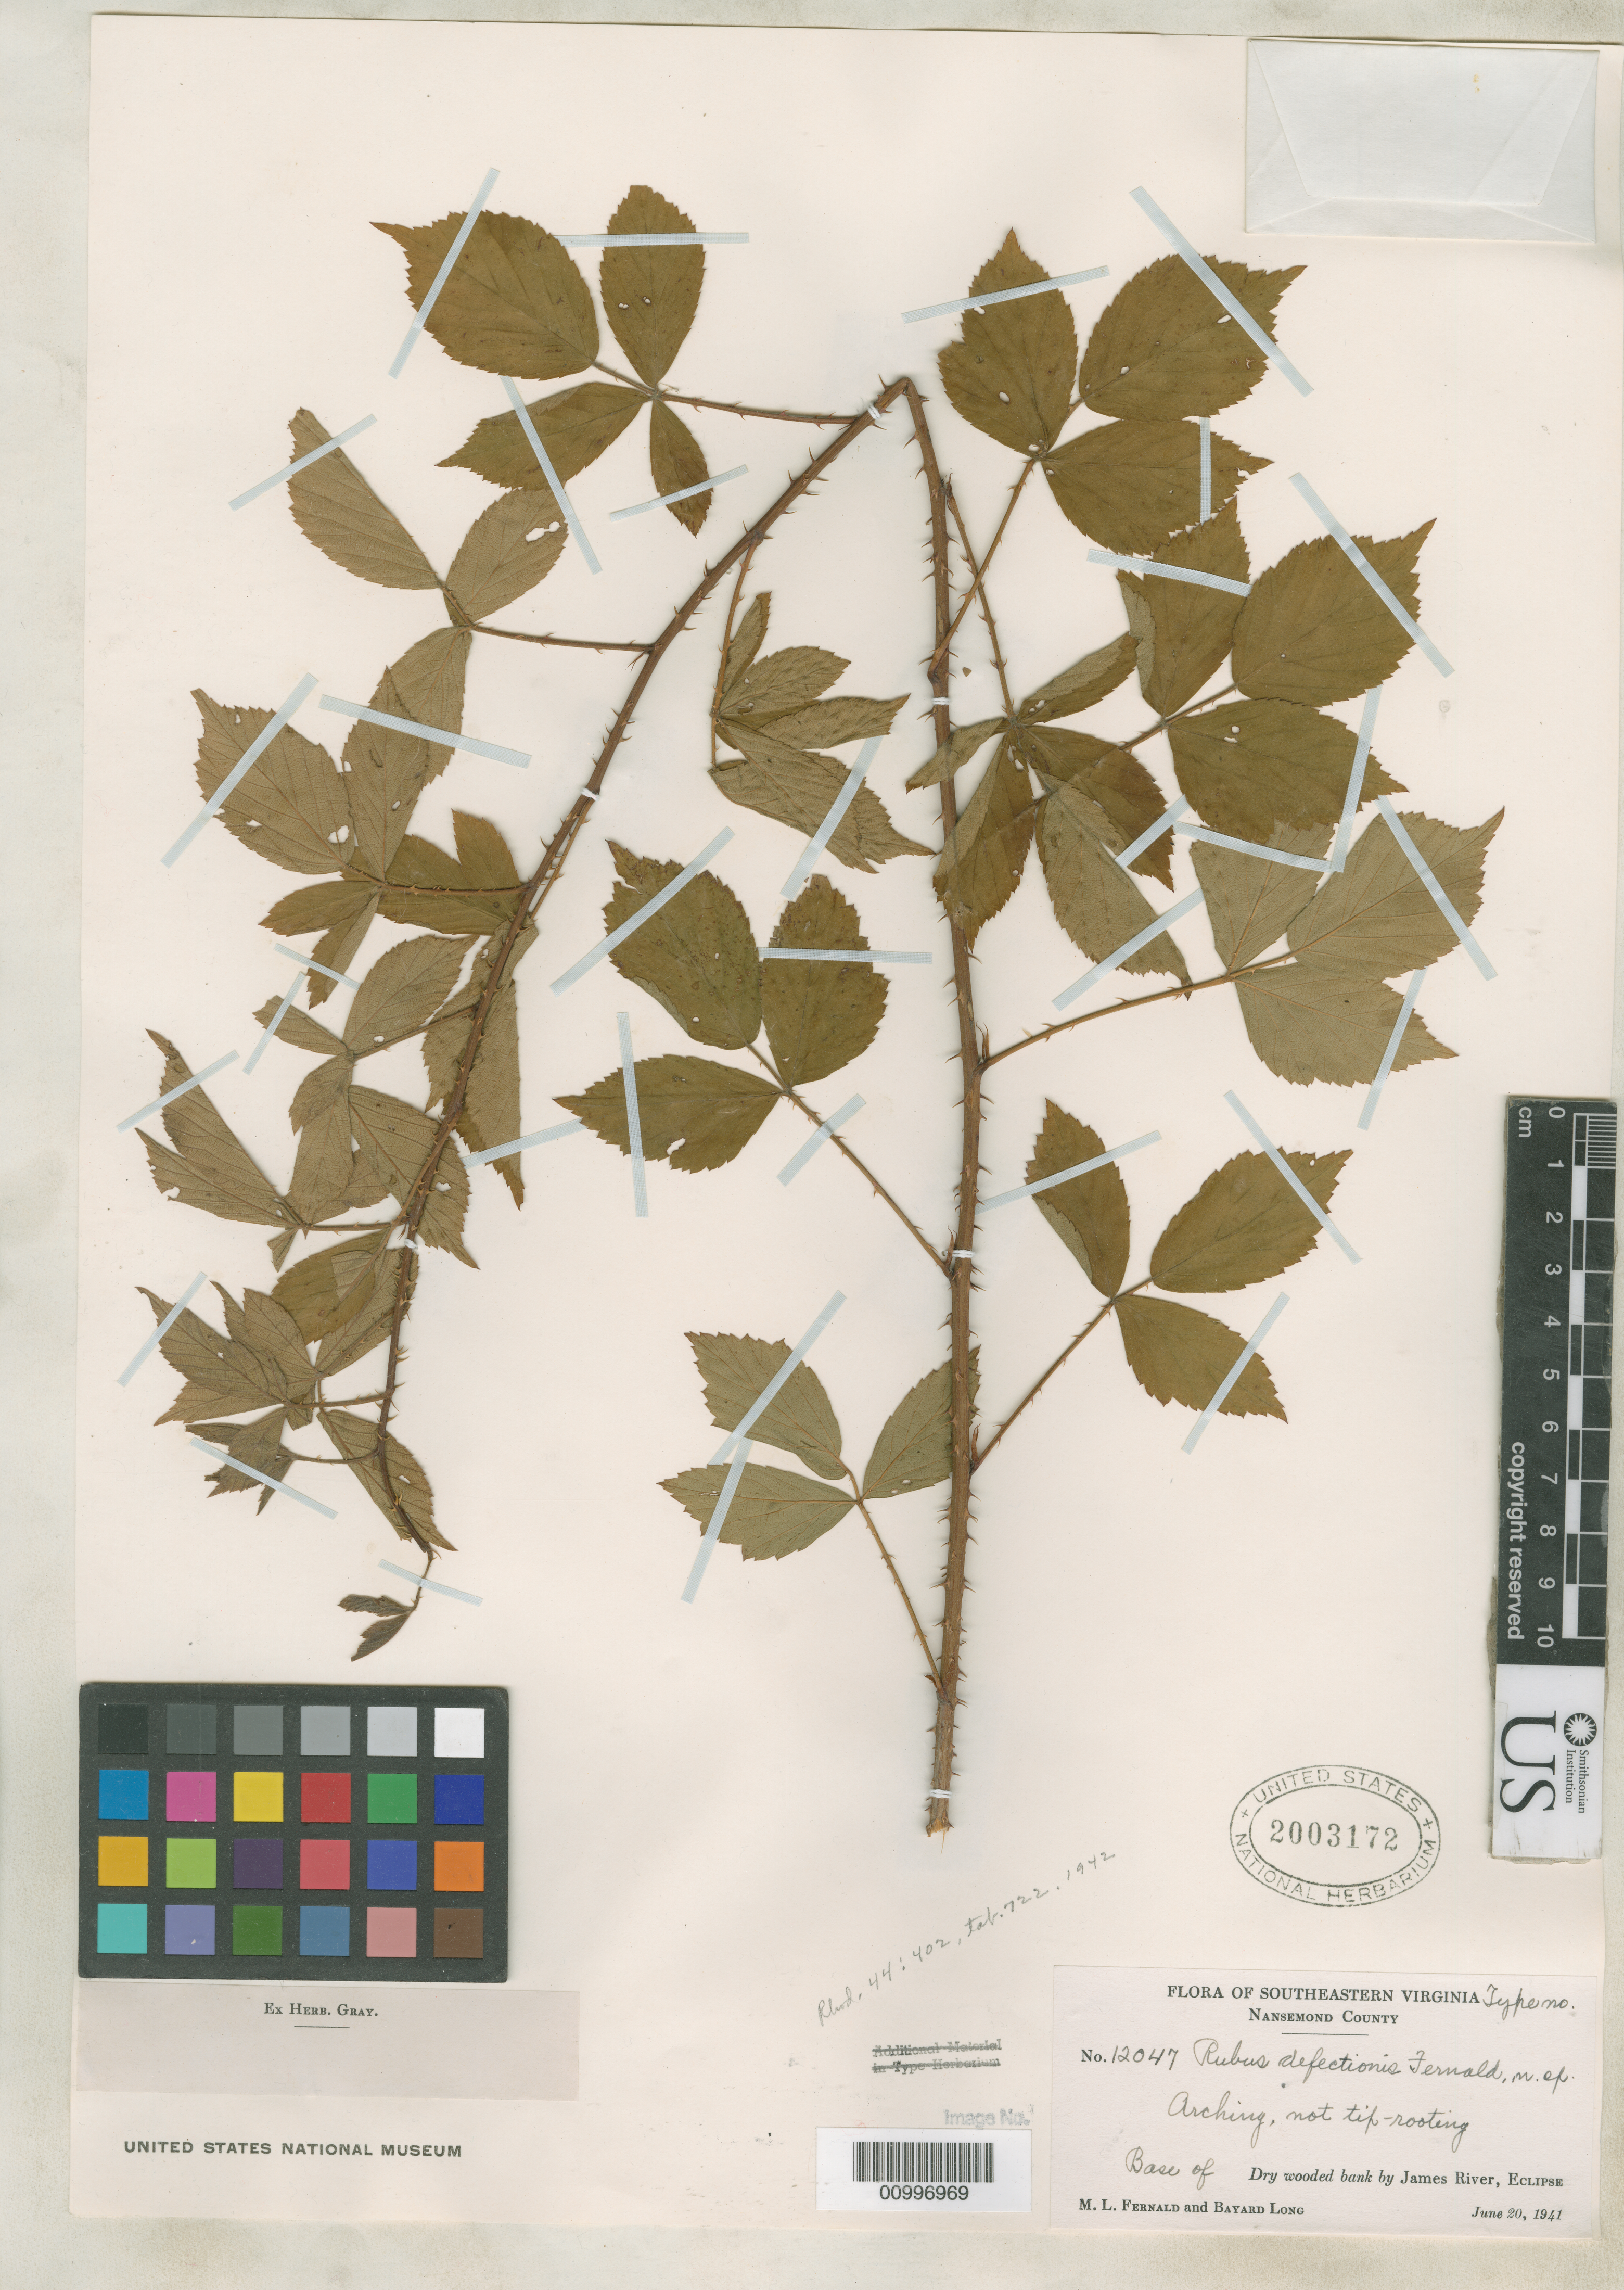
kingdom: Plantae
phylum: Tracheophyta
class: Magnoliopsida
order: Rosales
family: Rosaceae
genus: Rubus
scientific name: Rubus defectionis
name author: Fernald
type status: Isotype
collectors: M. L. Fernald & B. H. Long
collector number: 12047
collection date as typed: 20 Jun 1941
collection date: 1941-06-20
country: United States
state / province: Virginia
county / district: City of Suffolk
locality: Bank by James River.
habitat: Base of dry wooded bank.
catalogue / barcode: US 2003172